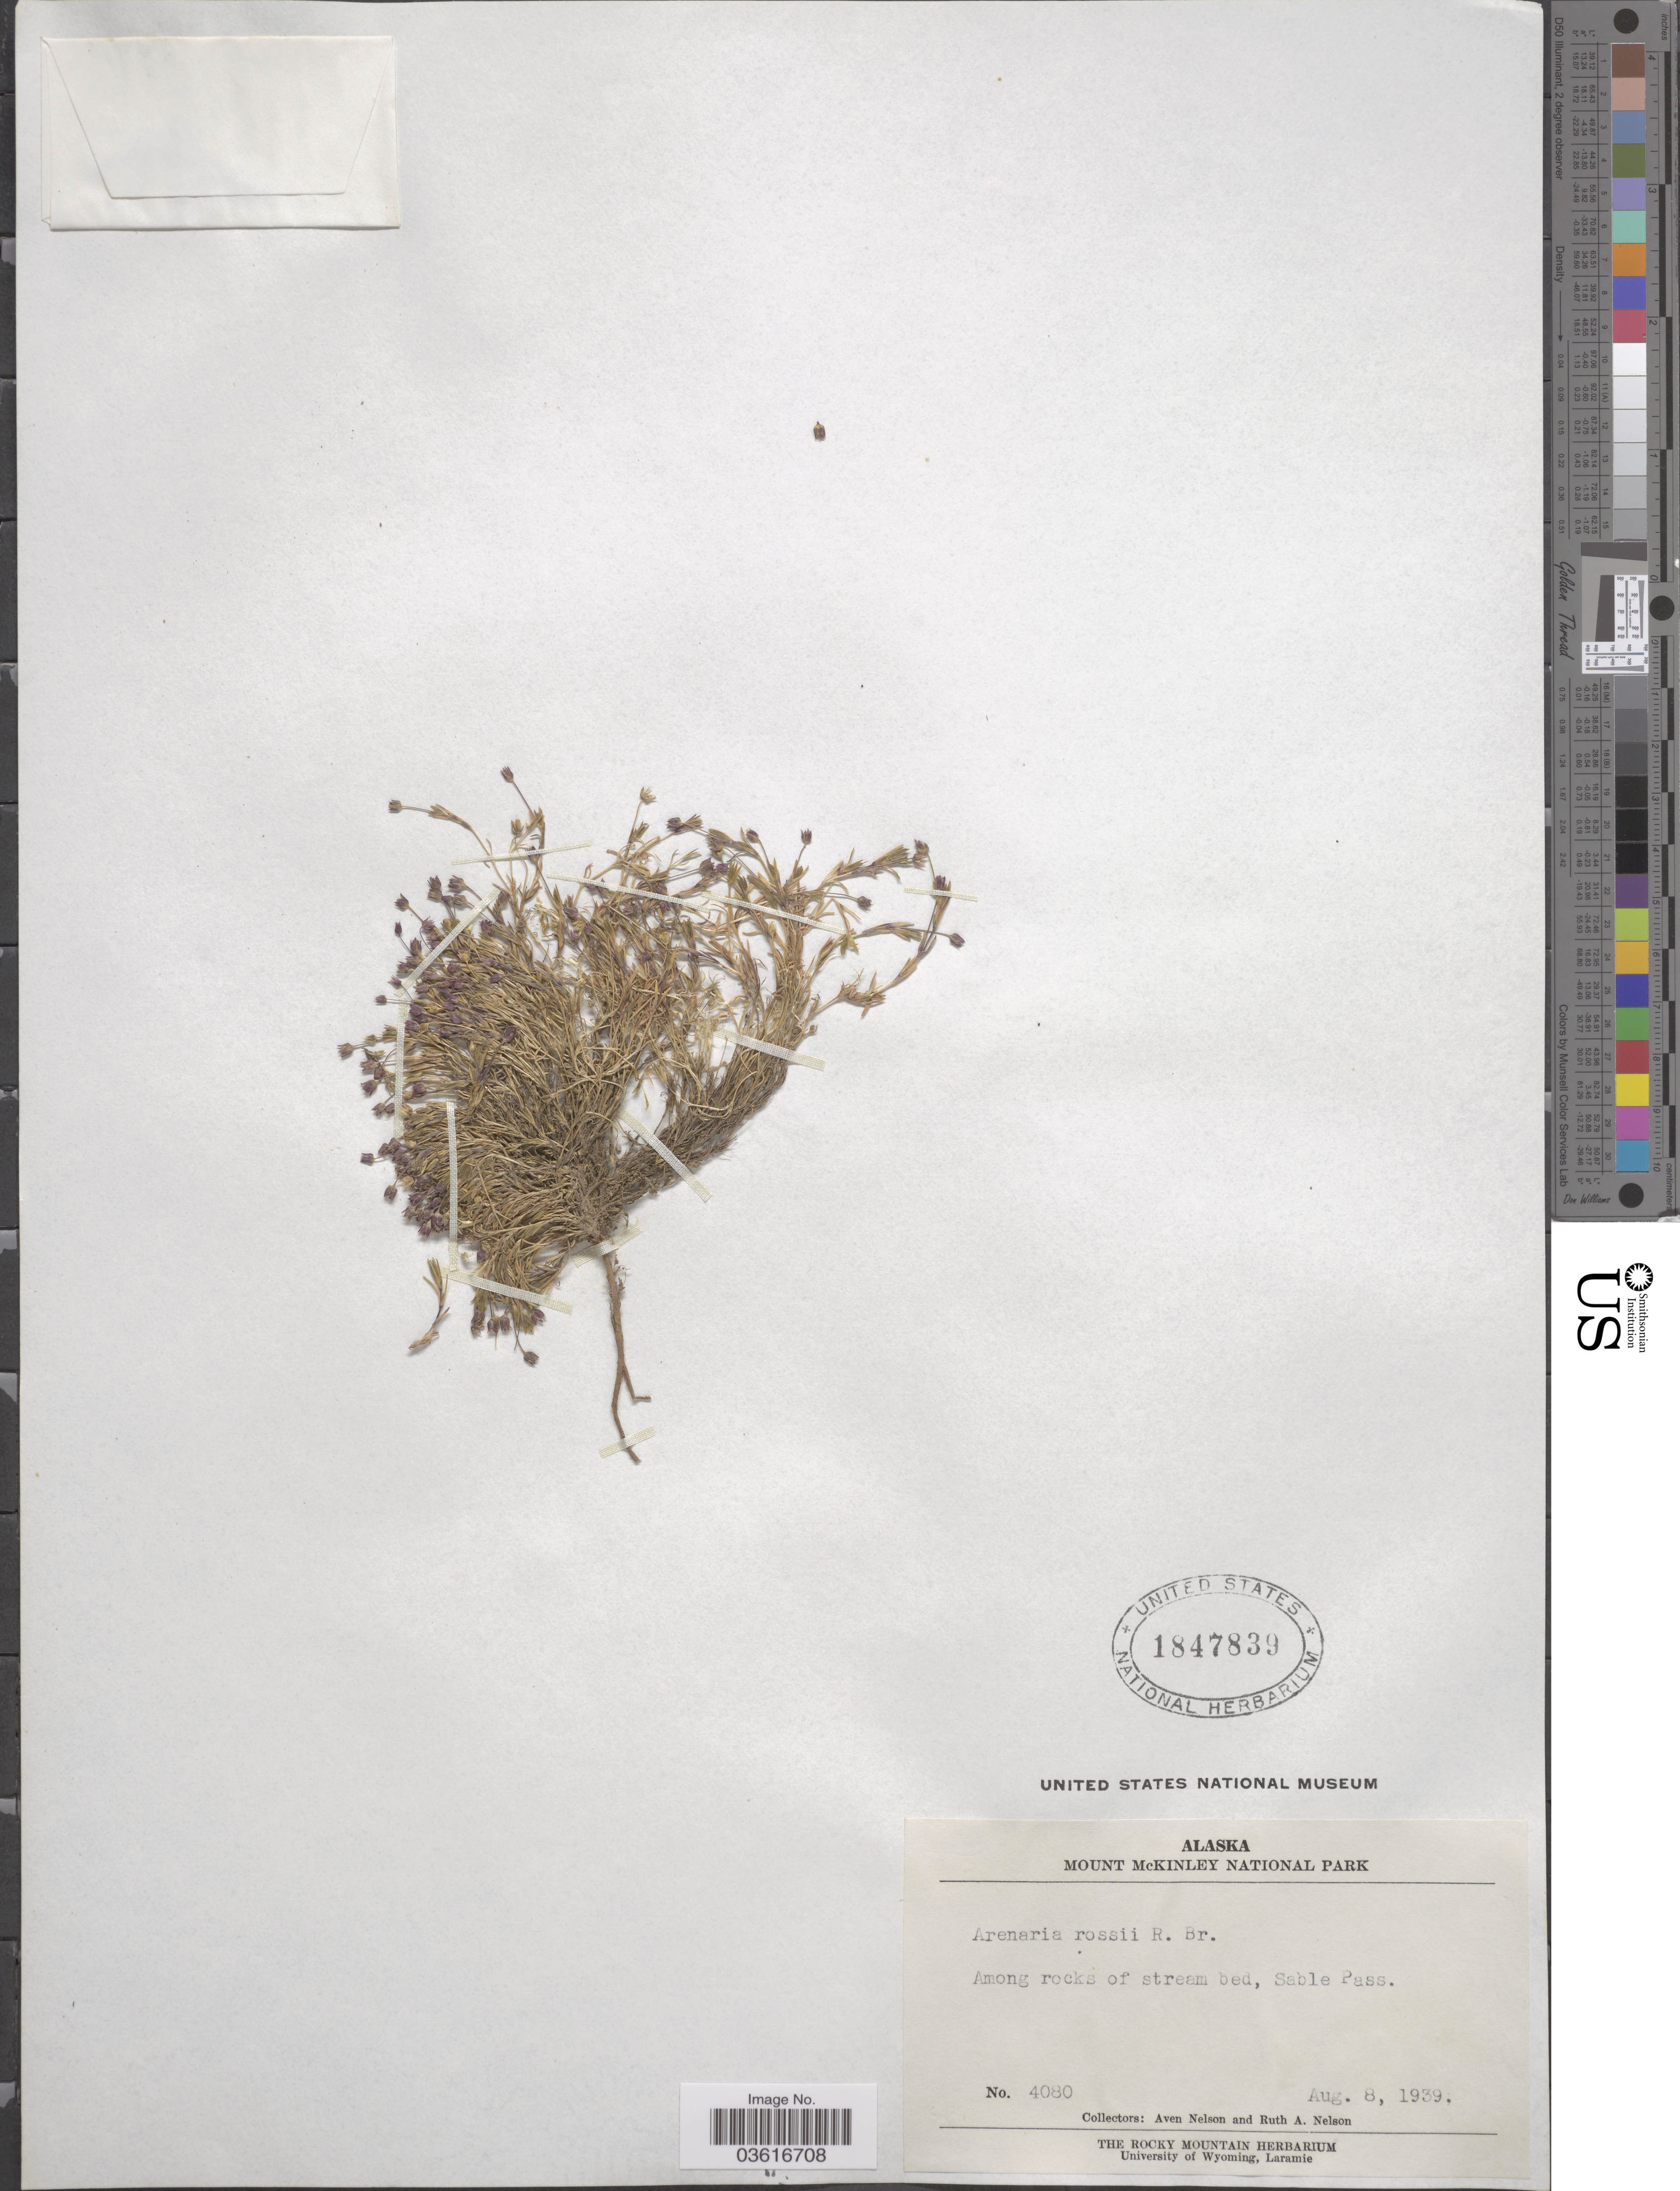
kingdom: Plantae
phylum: Tracheophyta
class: Magnoliopsida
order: Caryophyllales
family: Caryophyllaceae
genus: Minuartia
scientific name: Minuartia rossii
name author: (R. Br. ex Richardson) Graebn.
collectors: A. Nelson & R. A. Nelson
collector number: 4080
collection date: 1939-08-08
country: United States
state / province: Alaska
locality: Mount McKinley National Park. Sable Pass.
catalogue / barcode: US 1847839